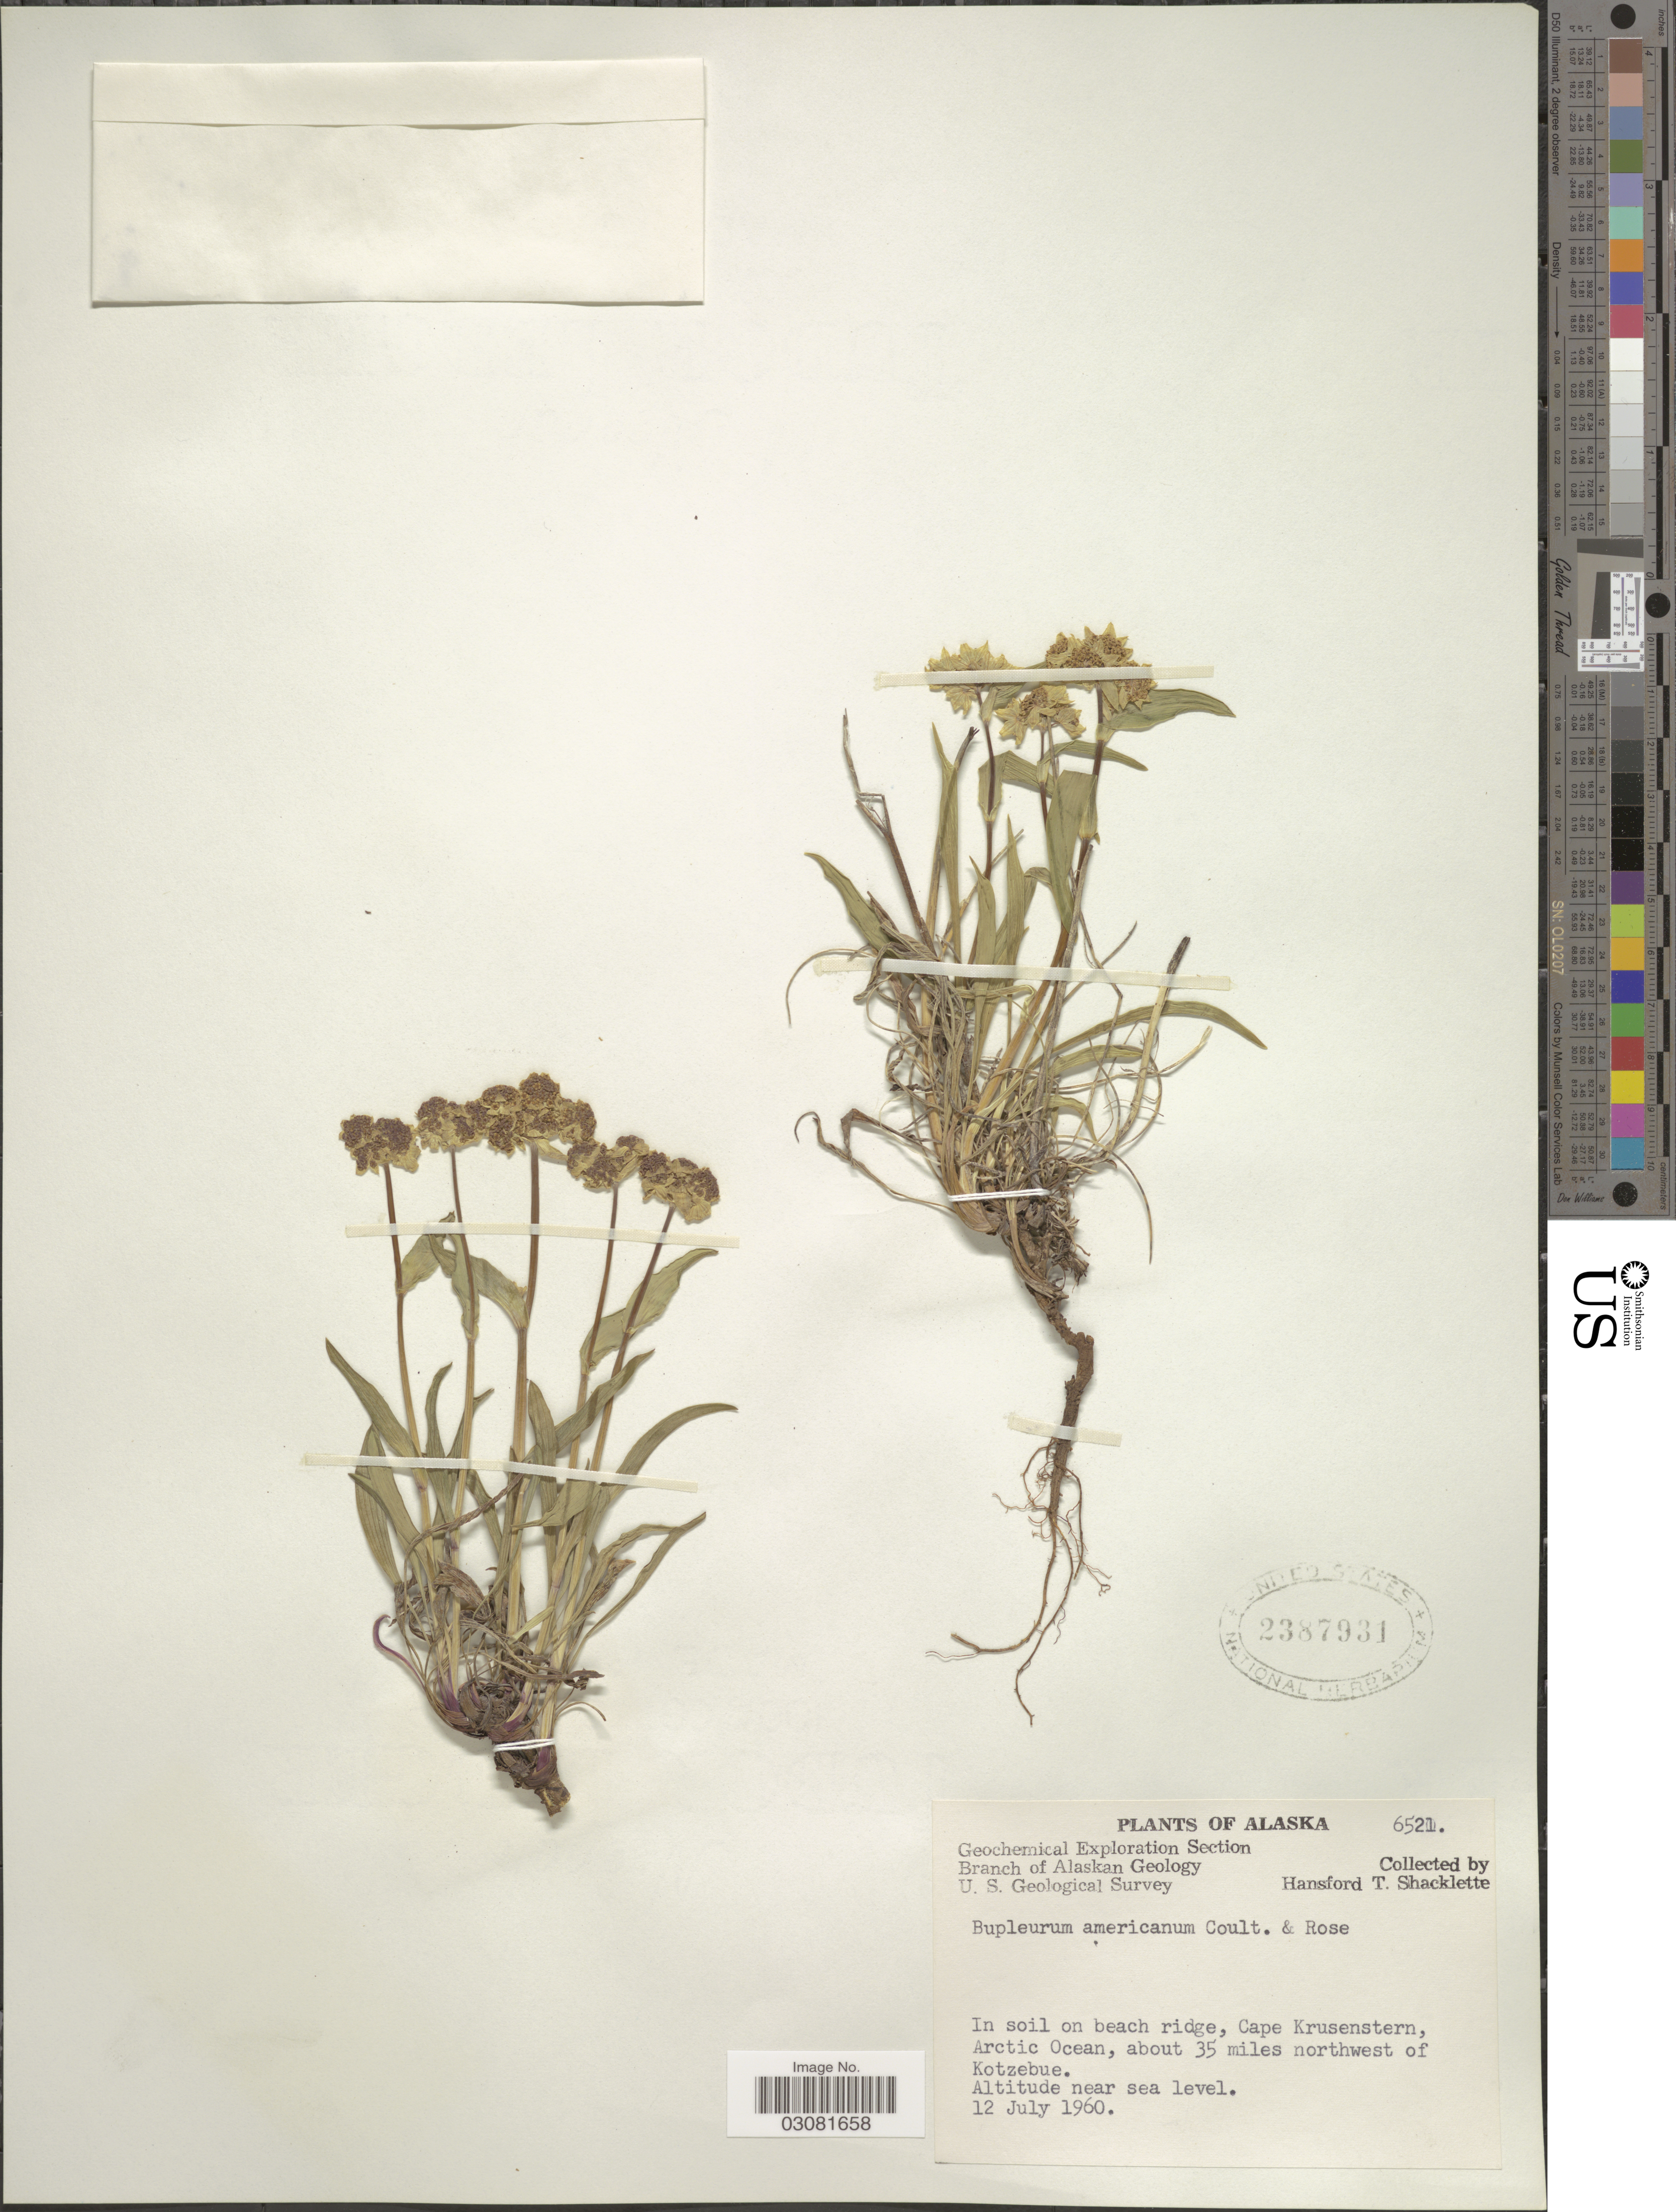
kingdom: Plantae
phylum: Tracheophyta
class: Magnoliopsida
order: Apiales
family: Apiaceae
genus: Bupleurum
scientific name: Bupleurum americanum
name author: J.M. Coult. & Rose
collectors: H. Shacklette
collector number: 6521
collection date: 1960-07-12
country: United States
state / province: Alaska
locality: In soil on beach ridge, Cape Krusenstern, Arctic Ocean, about 35 miles northwest of Kotzebue.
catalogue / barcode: US 2387931